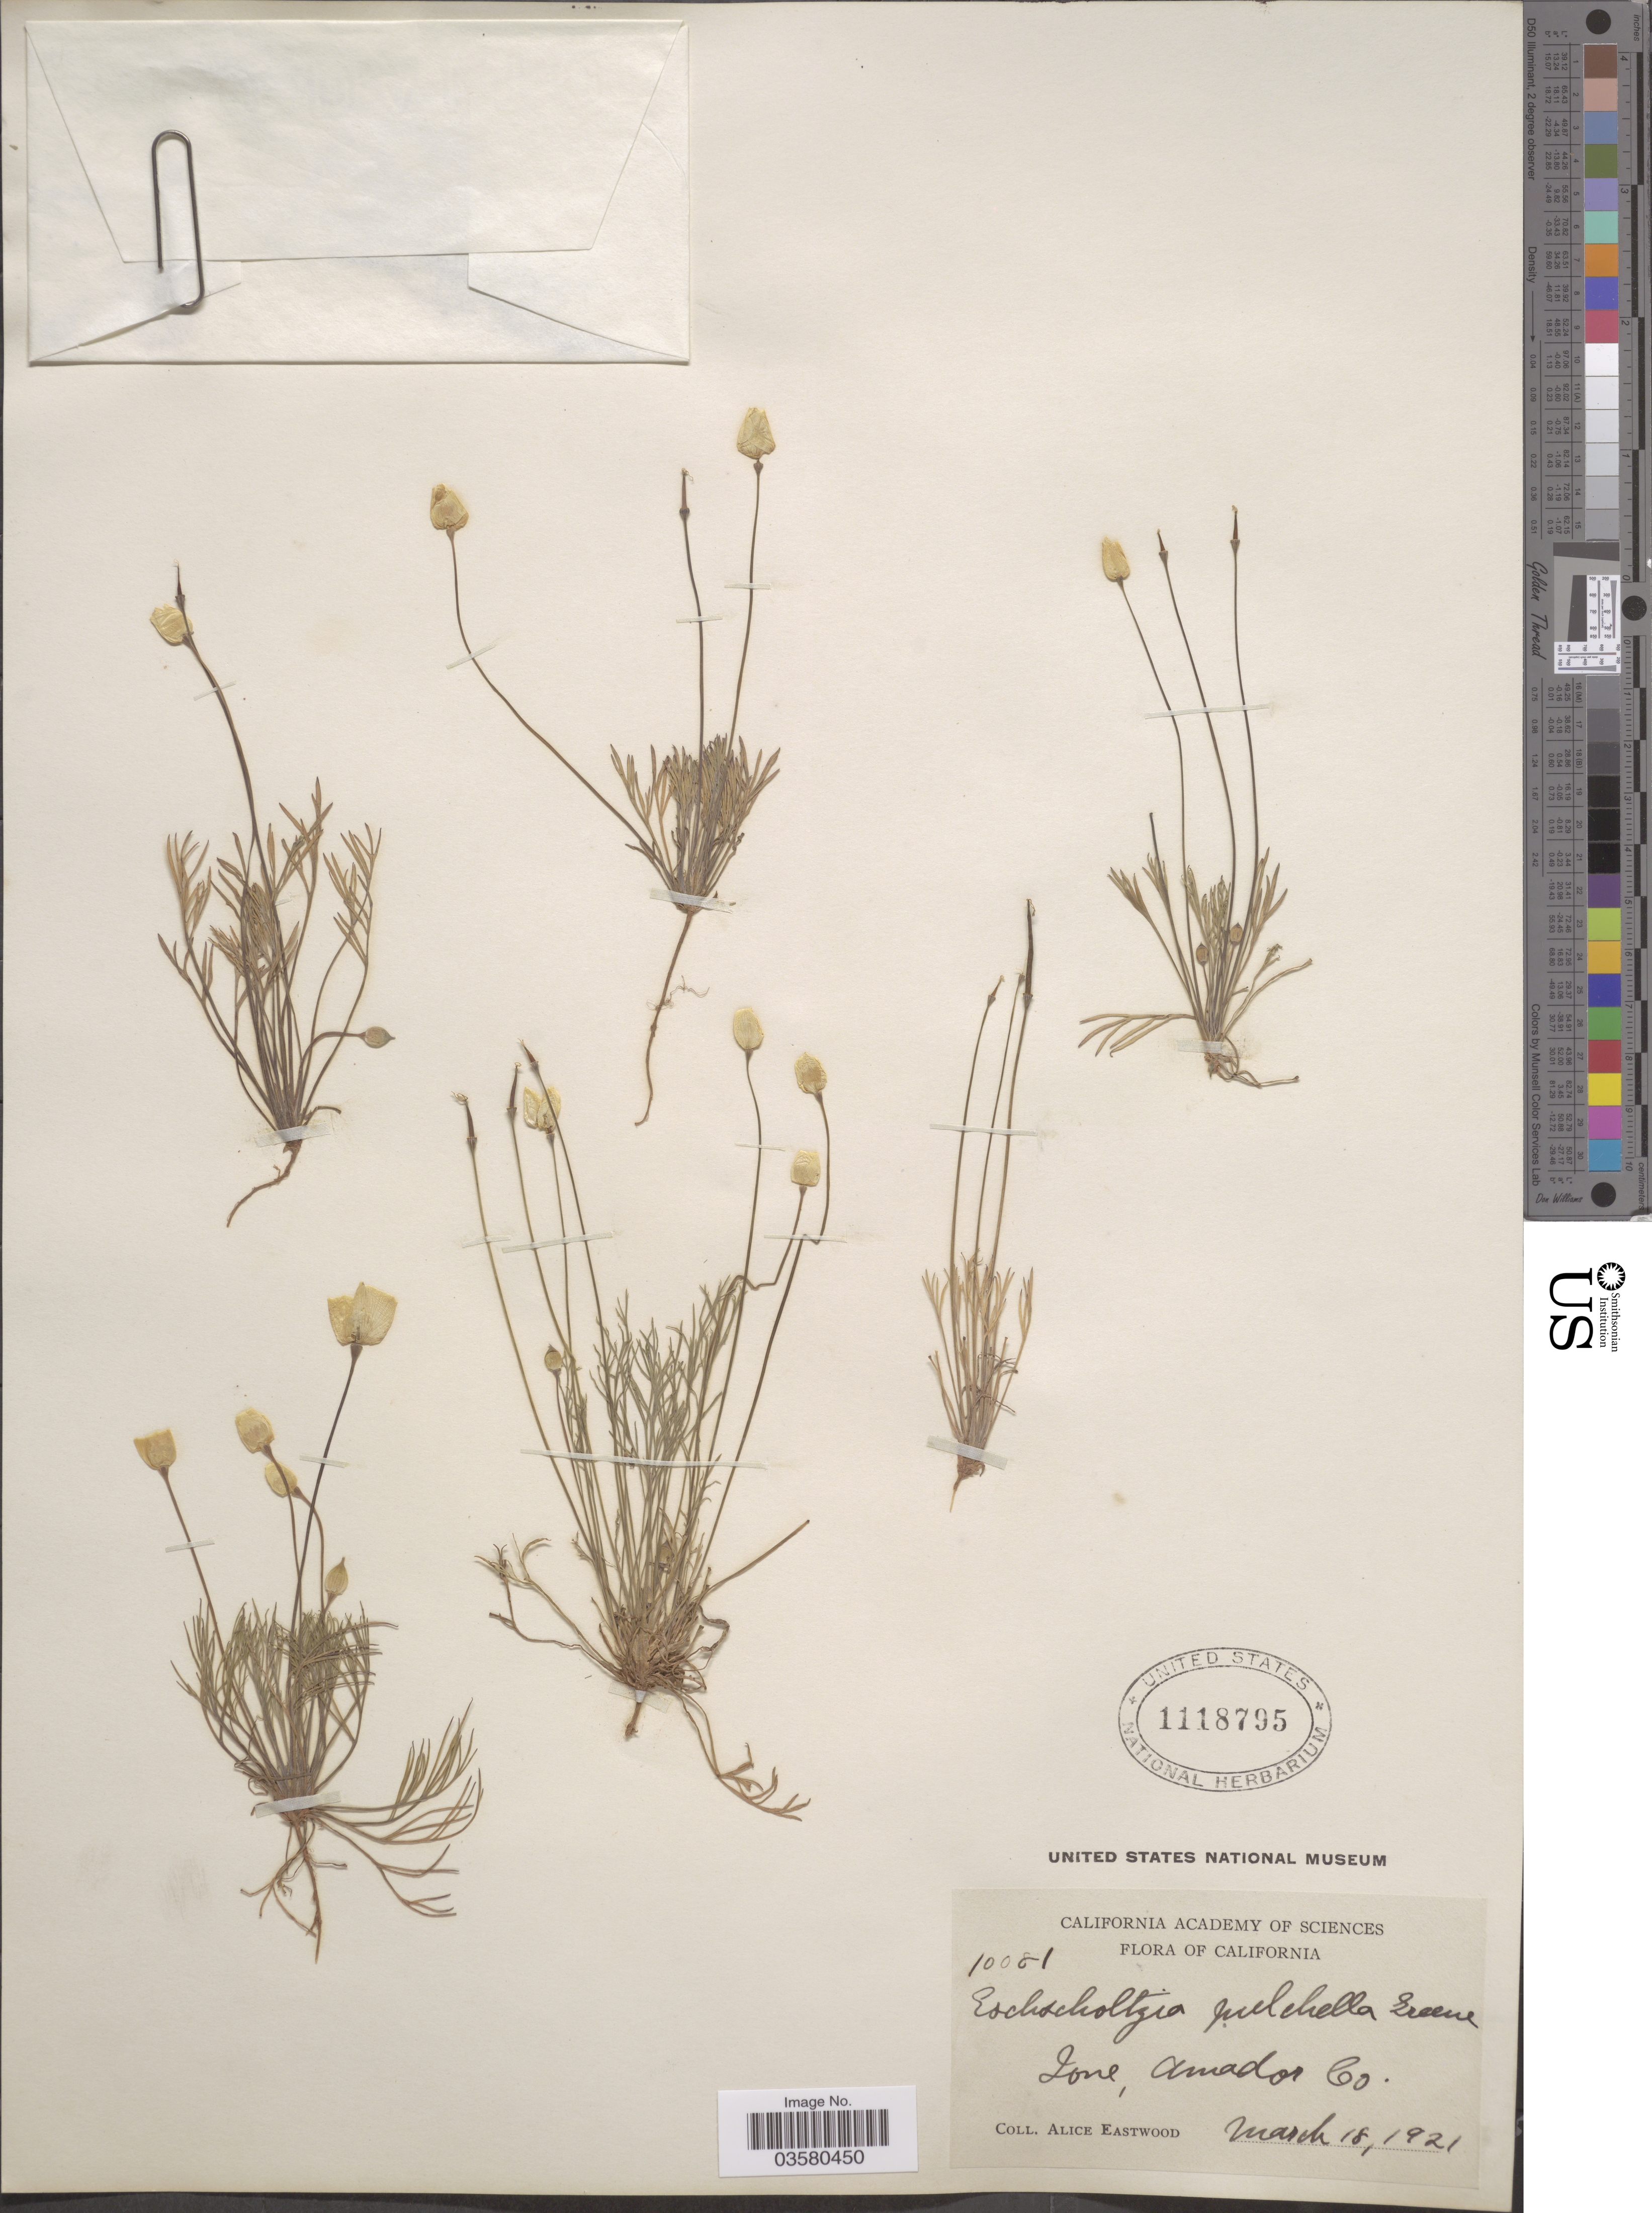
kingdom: Plantae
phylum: Tracheophyta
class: Magnoliopsida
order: Ranunculales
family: Papaveraceae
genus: Eschscholzia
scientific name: Eschscholzia lobbii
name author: Greene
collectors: A. Eastwood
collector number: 10081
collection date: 1921-03-18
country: United States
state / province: California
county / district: Amador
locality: Ione, Amador Co.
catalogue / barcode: US 1118795